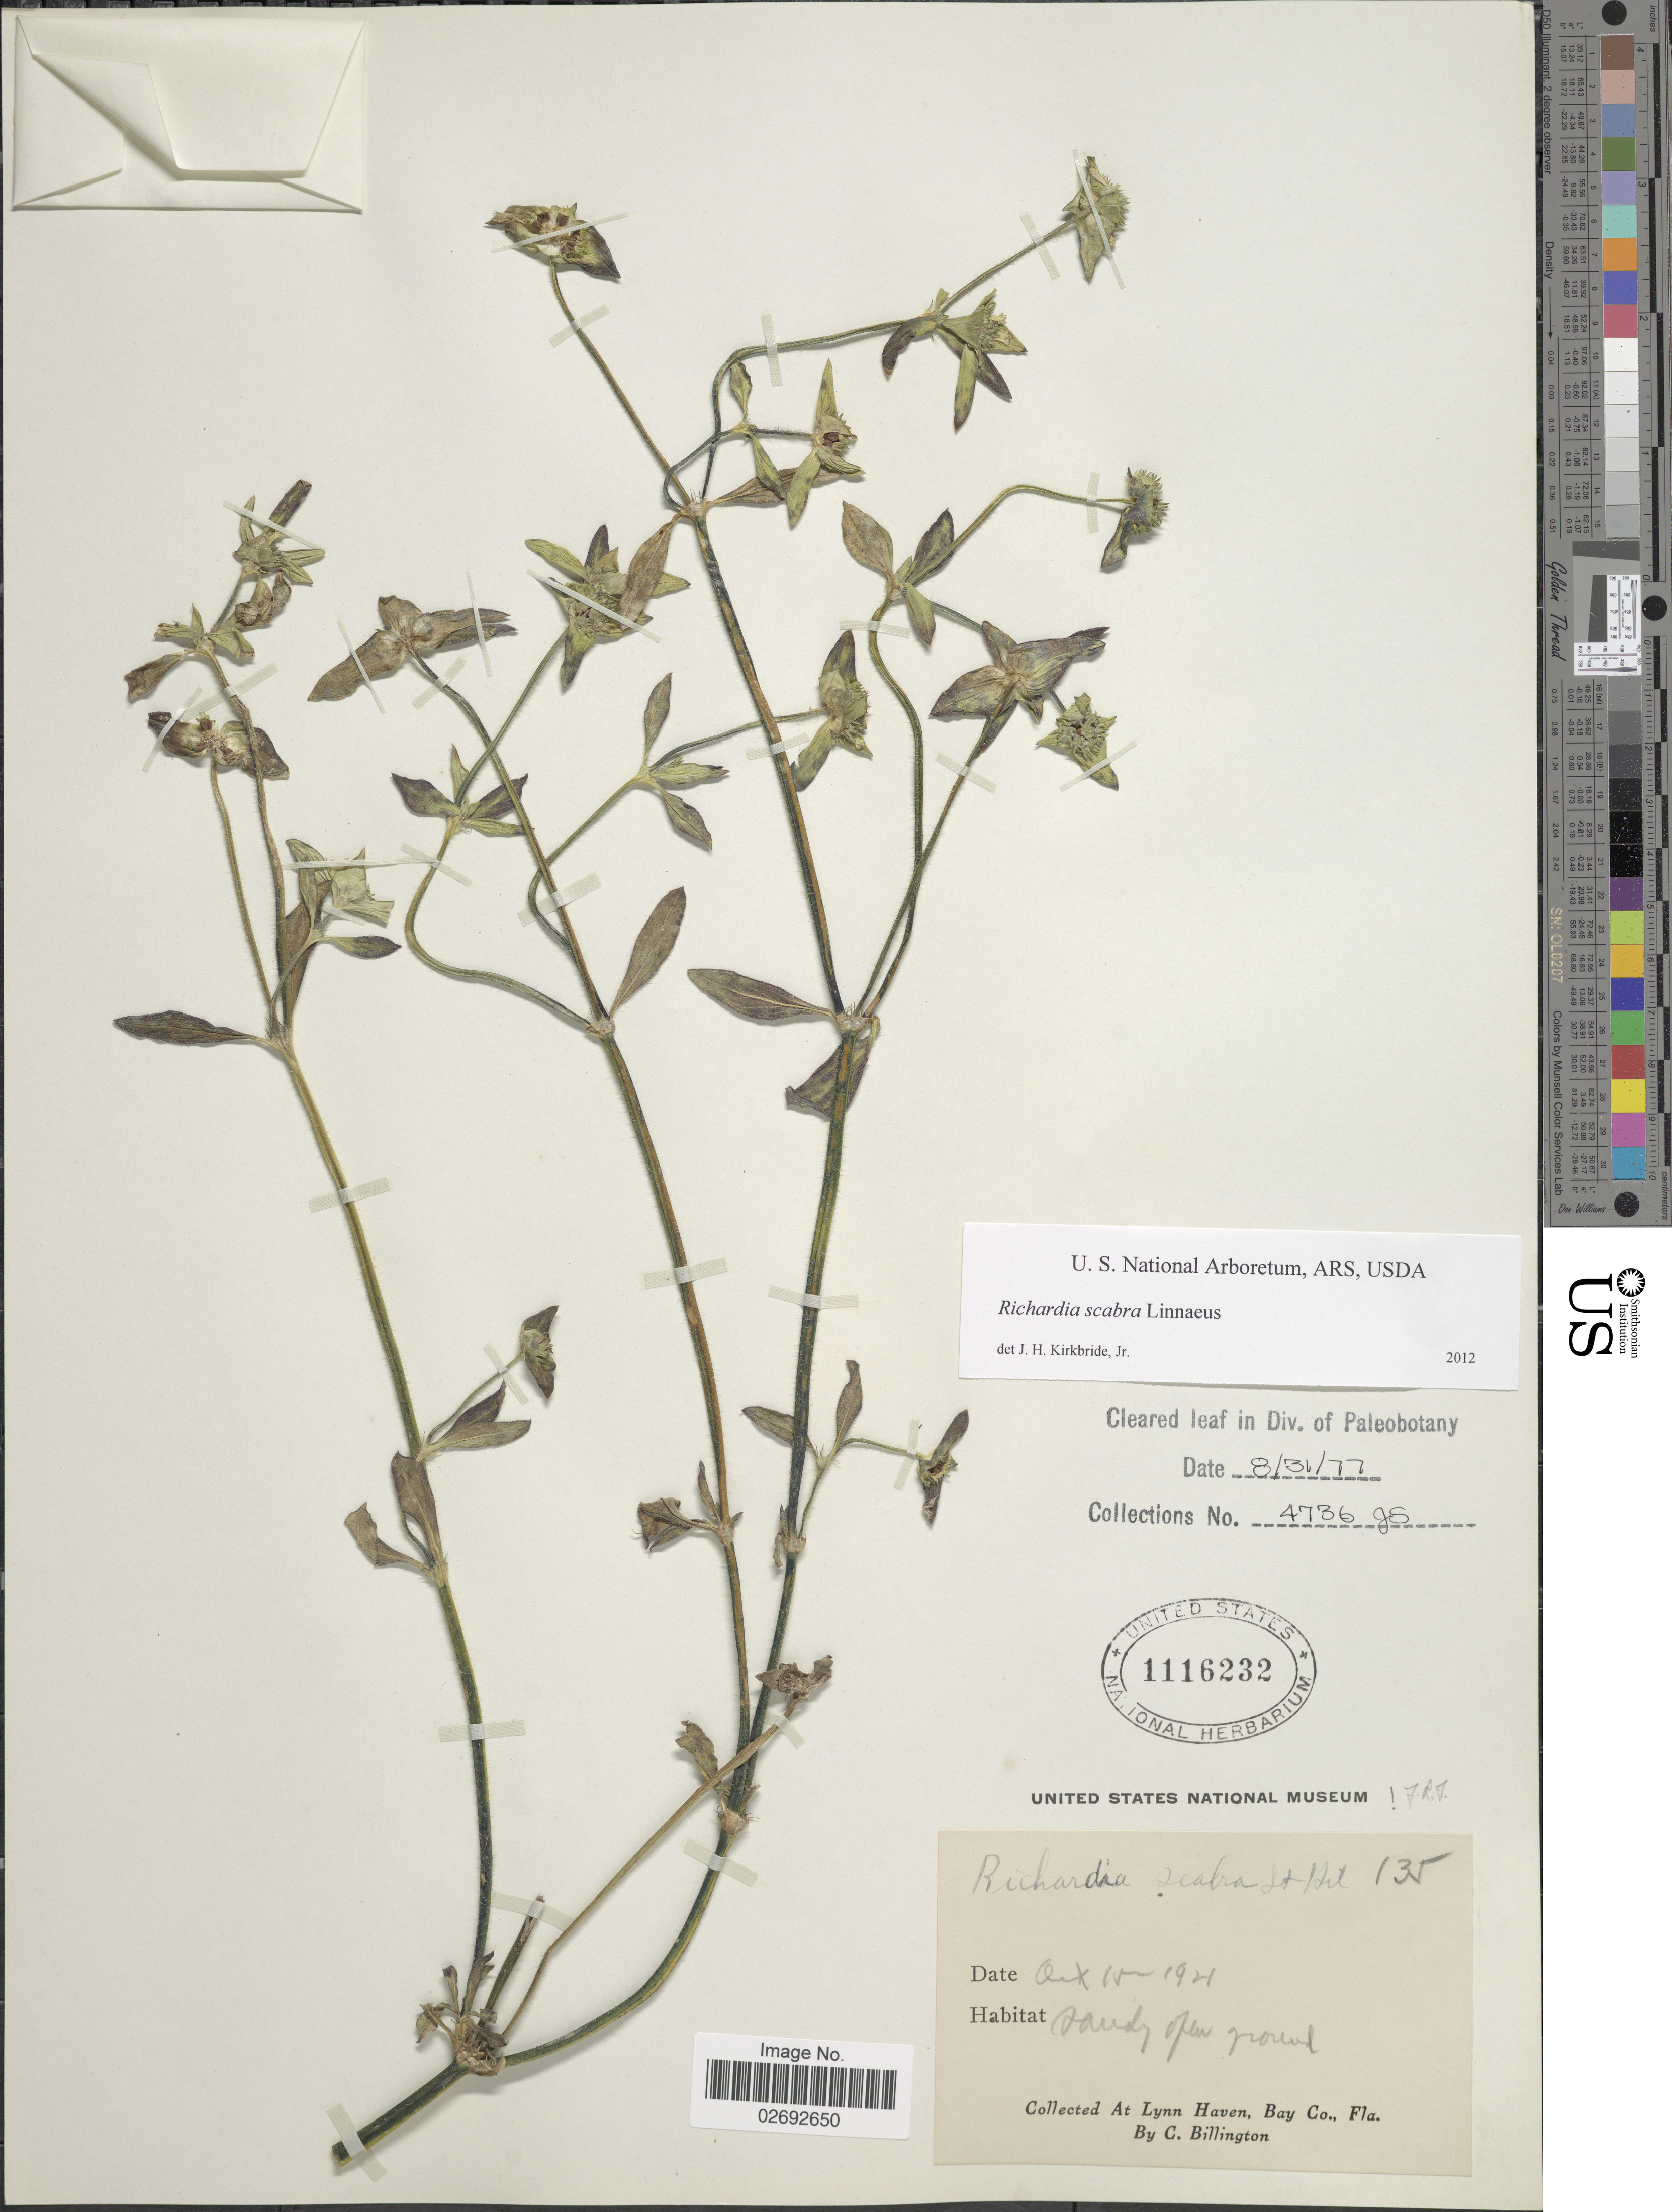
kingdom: Plantae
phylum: Tracheophyta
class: Magnoliopsida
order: Gentianales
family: Rubiaceae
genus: Richardia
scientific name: Richardia scabra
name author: L.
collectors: C. Billington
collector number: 135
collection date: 1921-10-15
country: United States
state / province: Florida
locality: Lynn Haven, Bay Co., Fla.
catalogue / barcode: US 1116232